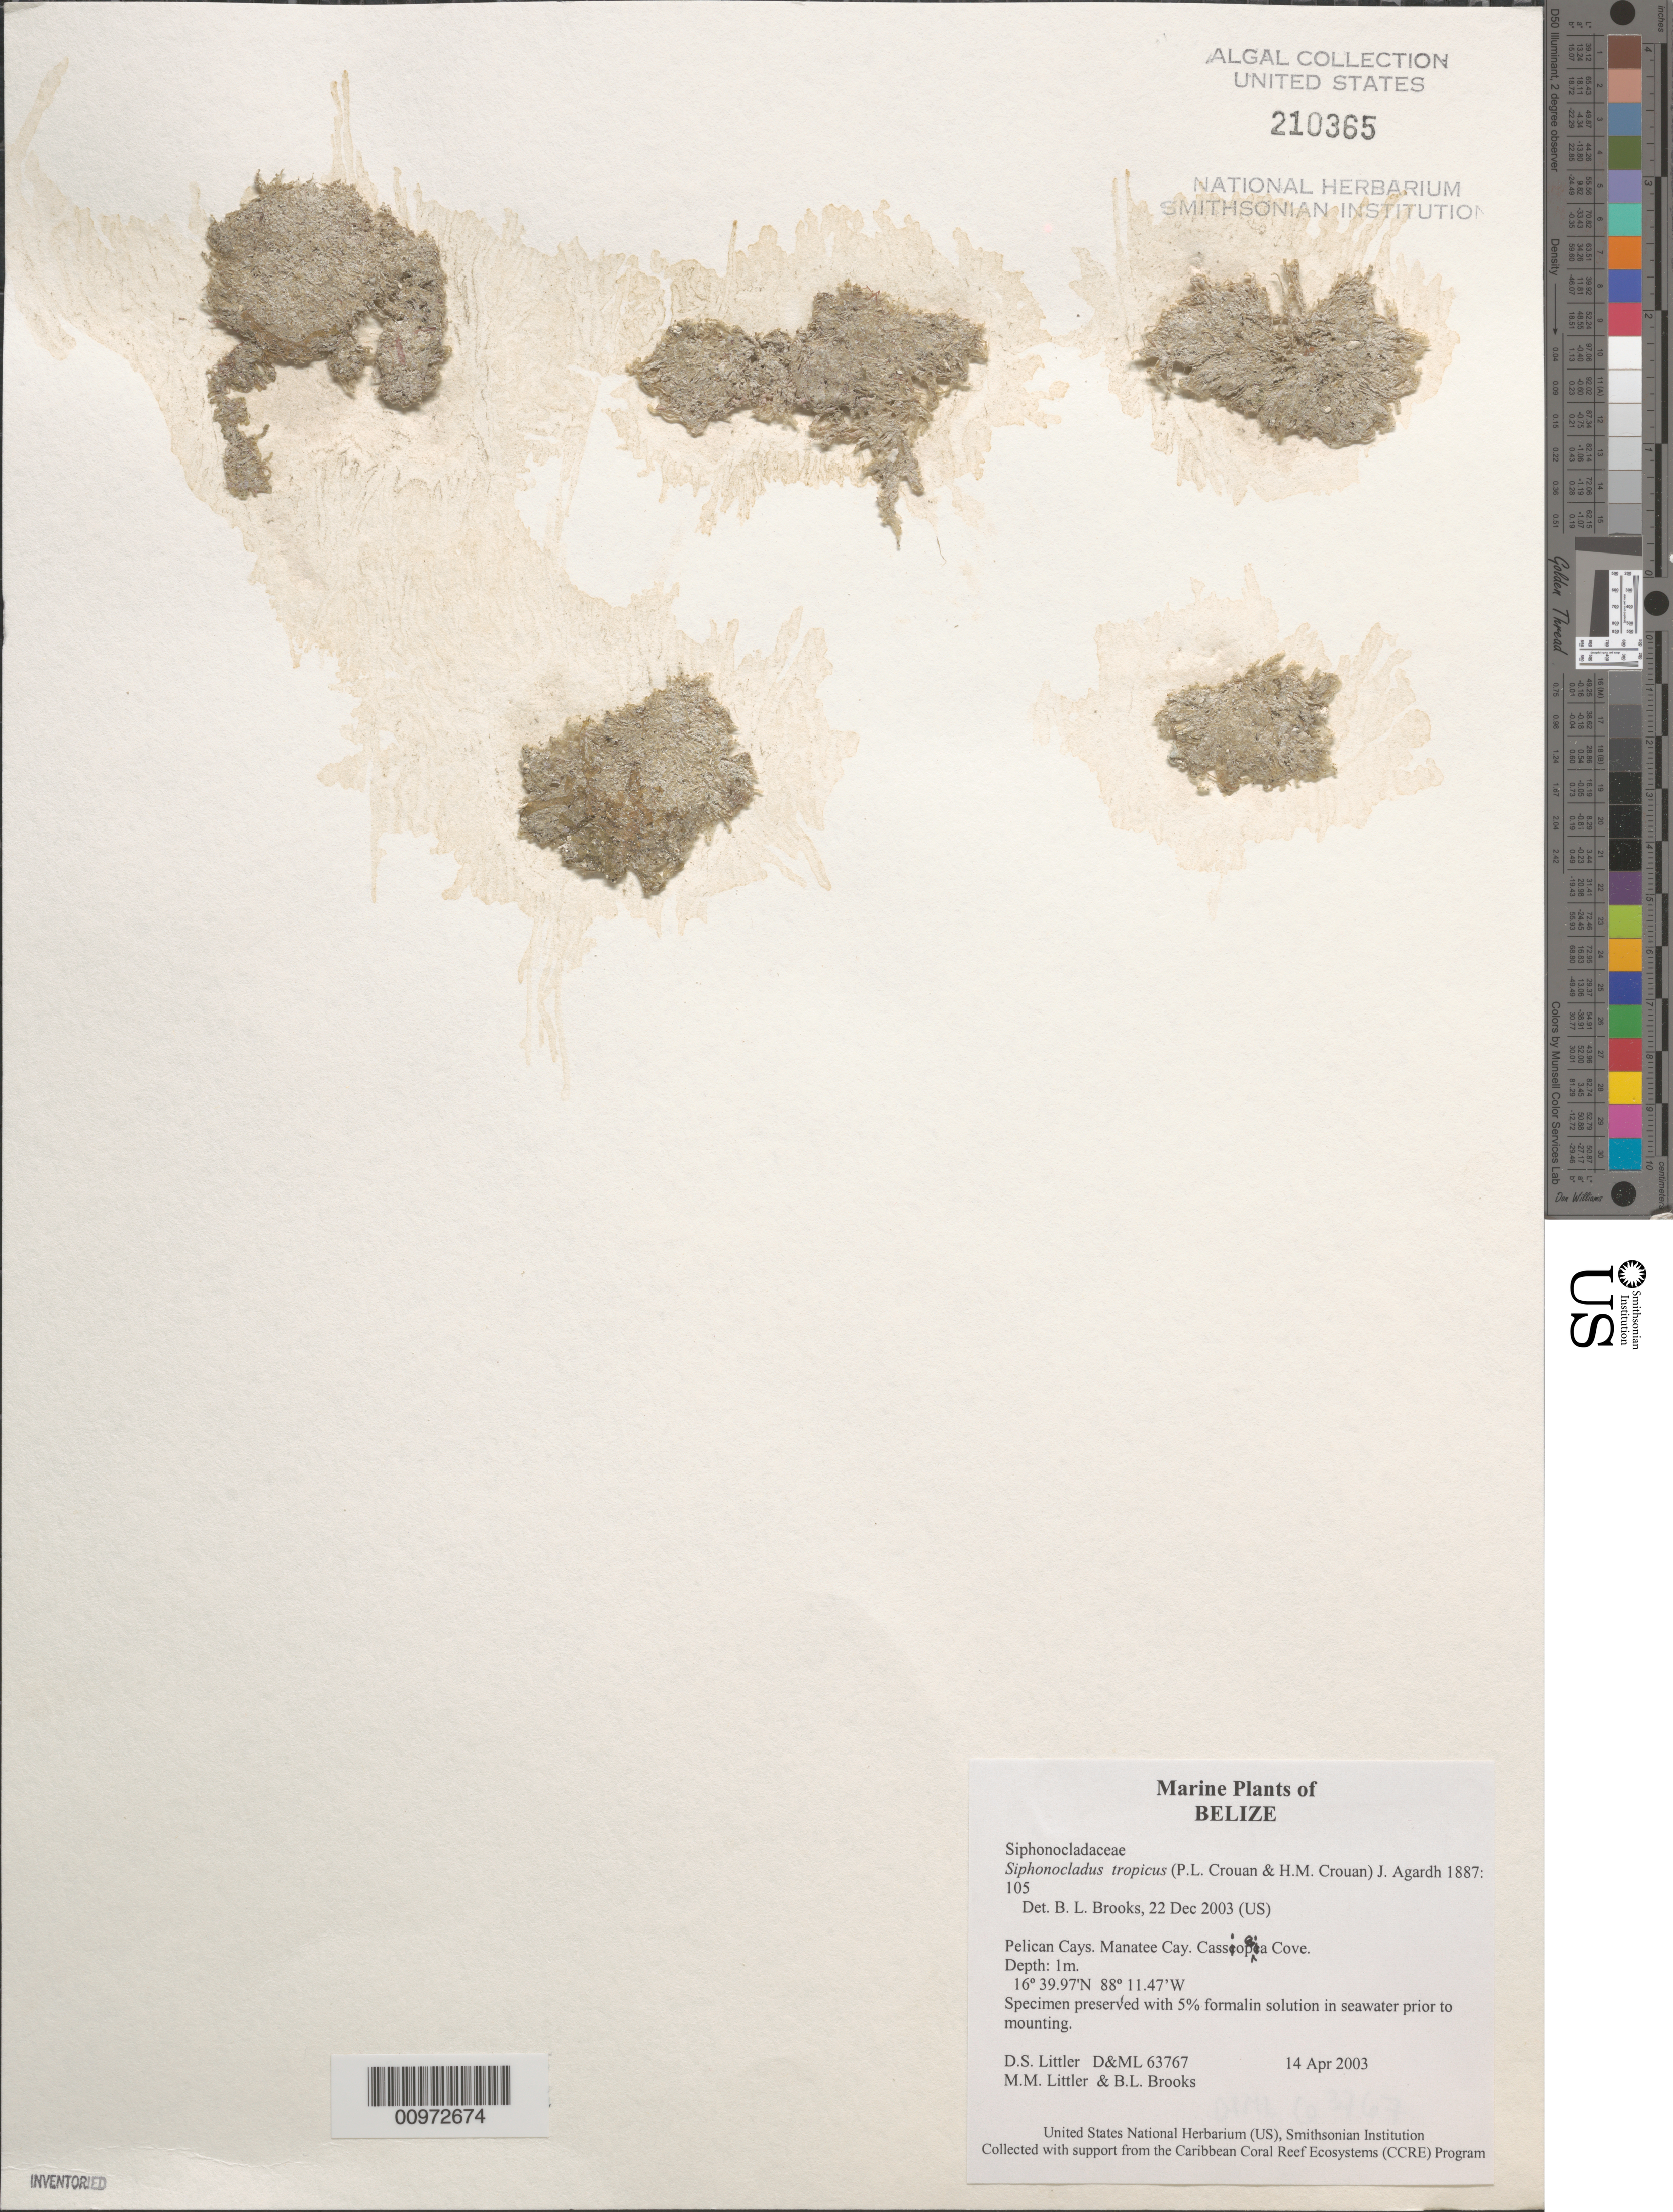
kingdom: Plantae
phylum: Chlorophyta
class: Ulvophyceae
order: Siphonocladales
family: Siphonocladaceae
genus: Siphonocladus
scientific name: Siphonocladus tropicus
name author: (P. Crouan & H. Crouan) J. Agardh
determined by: Brooks, B. L., (BOT), Smithsonian Institution - National Museum of Natural History (UNITED STATES)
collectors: D. S. Littler, M. M. Littler & B. Brooks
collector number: D&ML 63767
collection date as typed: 14 Apr 2003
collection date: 2003-04-14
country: Belize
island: Manatee Cay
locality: Cassiopeia Cove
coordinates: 16 39.97'N, 88 11.47'W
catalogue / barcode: US 210365